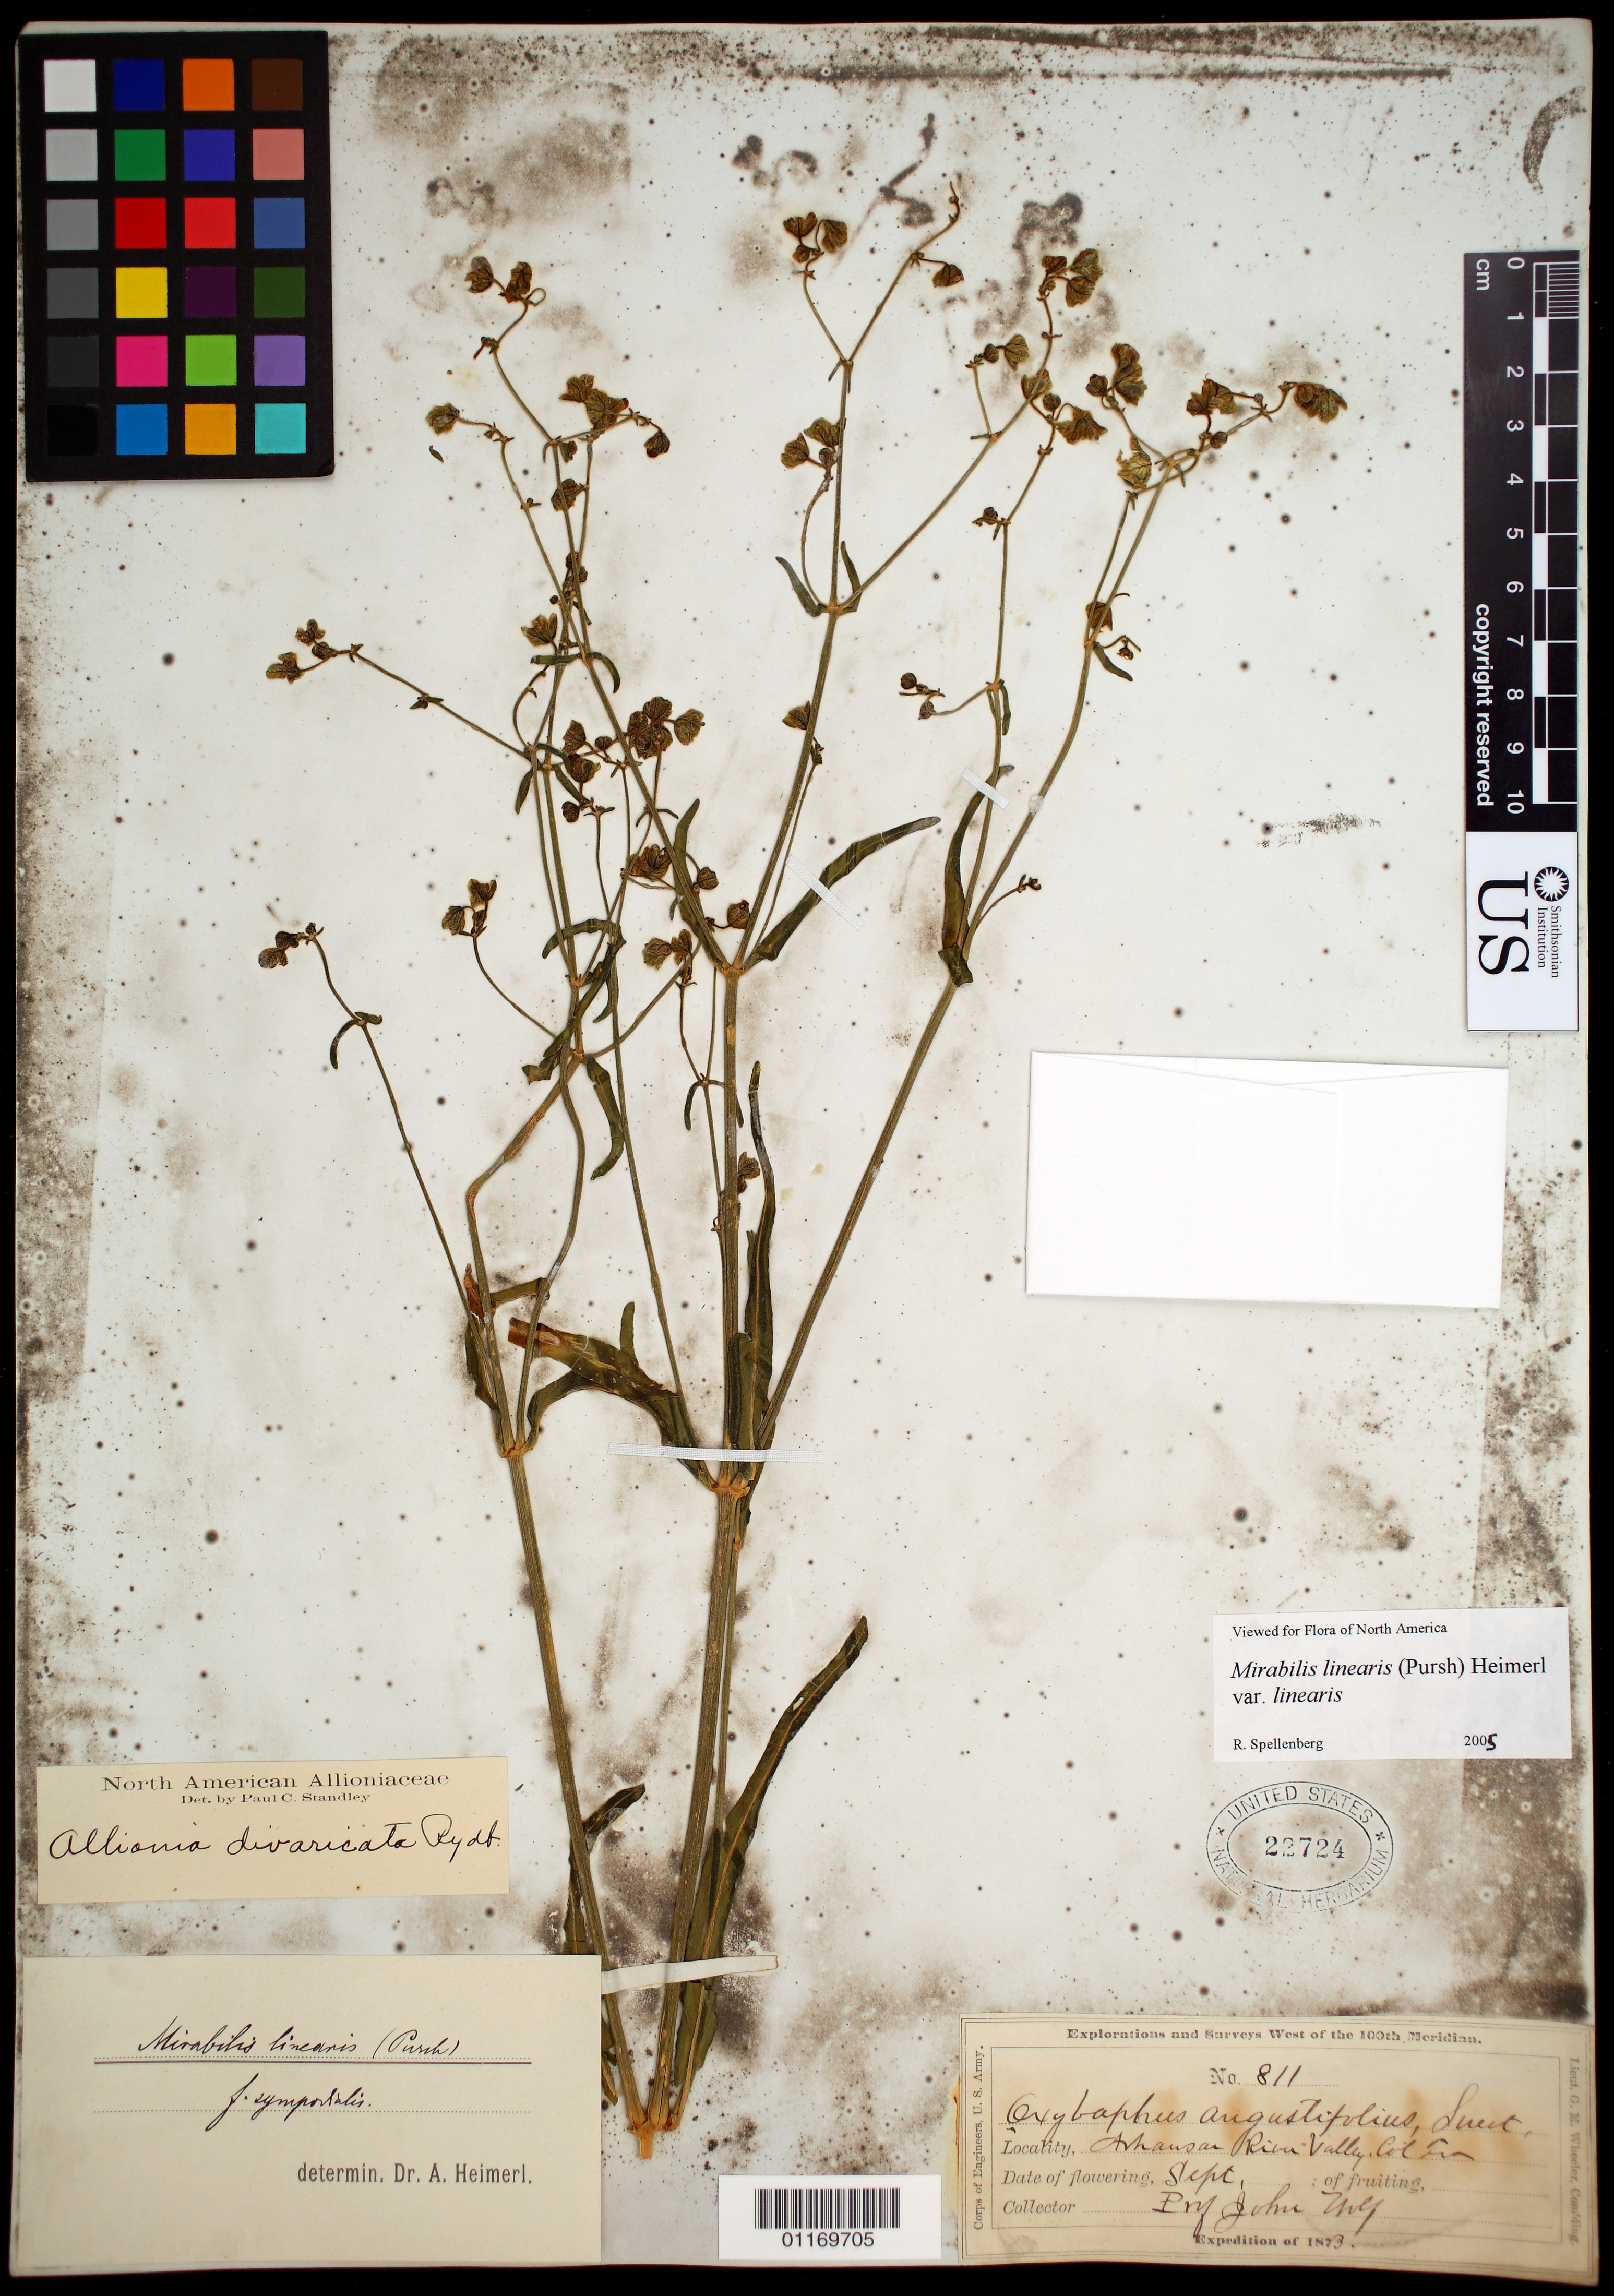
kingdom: Plantae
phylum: Tracheophyta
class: Magnoliopsida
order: Caryophyllales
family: Nyctaginaceae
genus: Mirabilis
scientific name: Mirabilis linearis var. linearis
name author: (Pursh) Heimerl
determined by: Spellenberg, R.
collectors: J. Wolf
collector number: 811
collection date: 1873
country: United States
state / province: Colorado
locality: Arkansas River Valley.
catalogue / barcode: US 22724